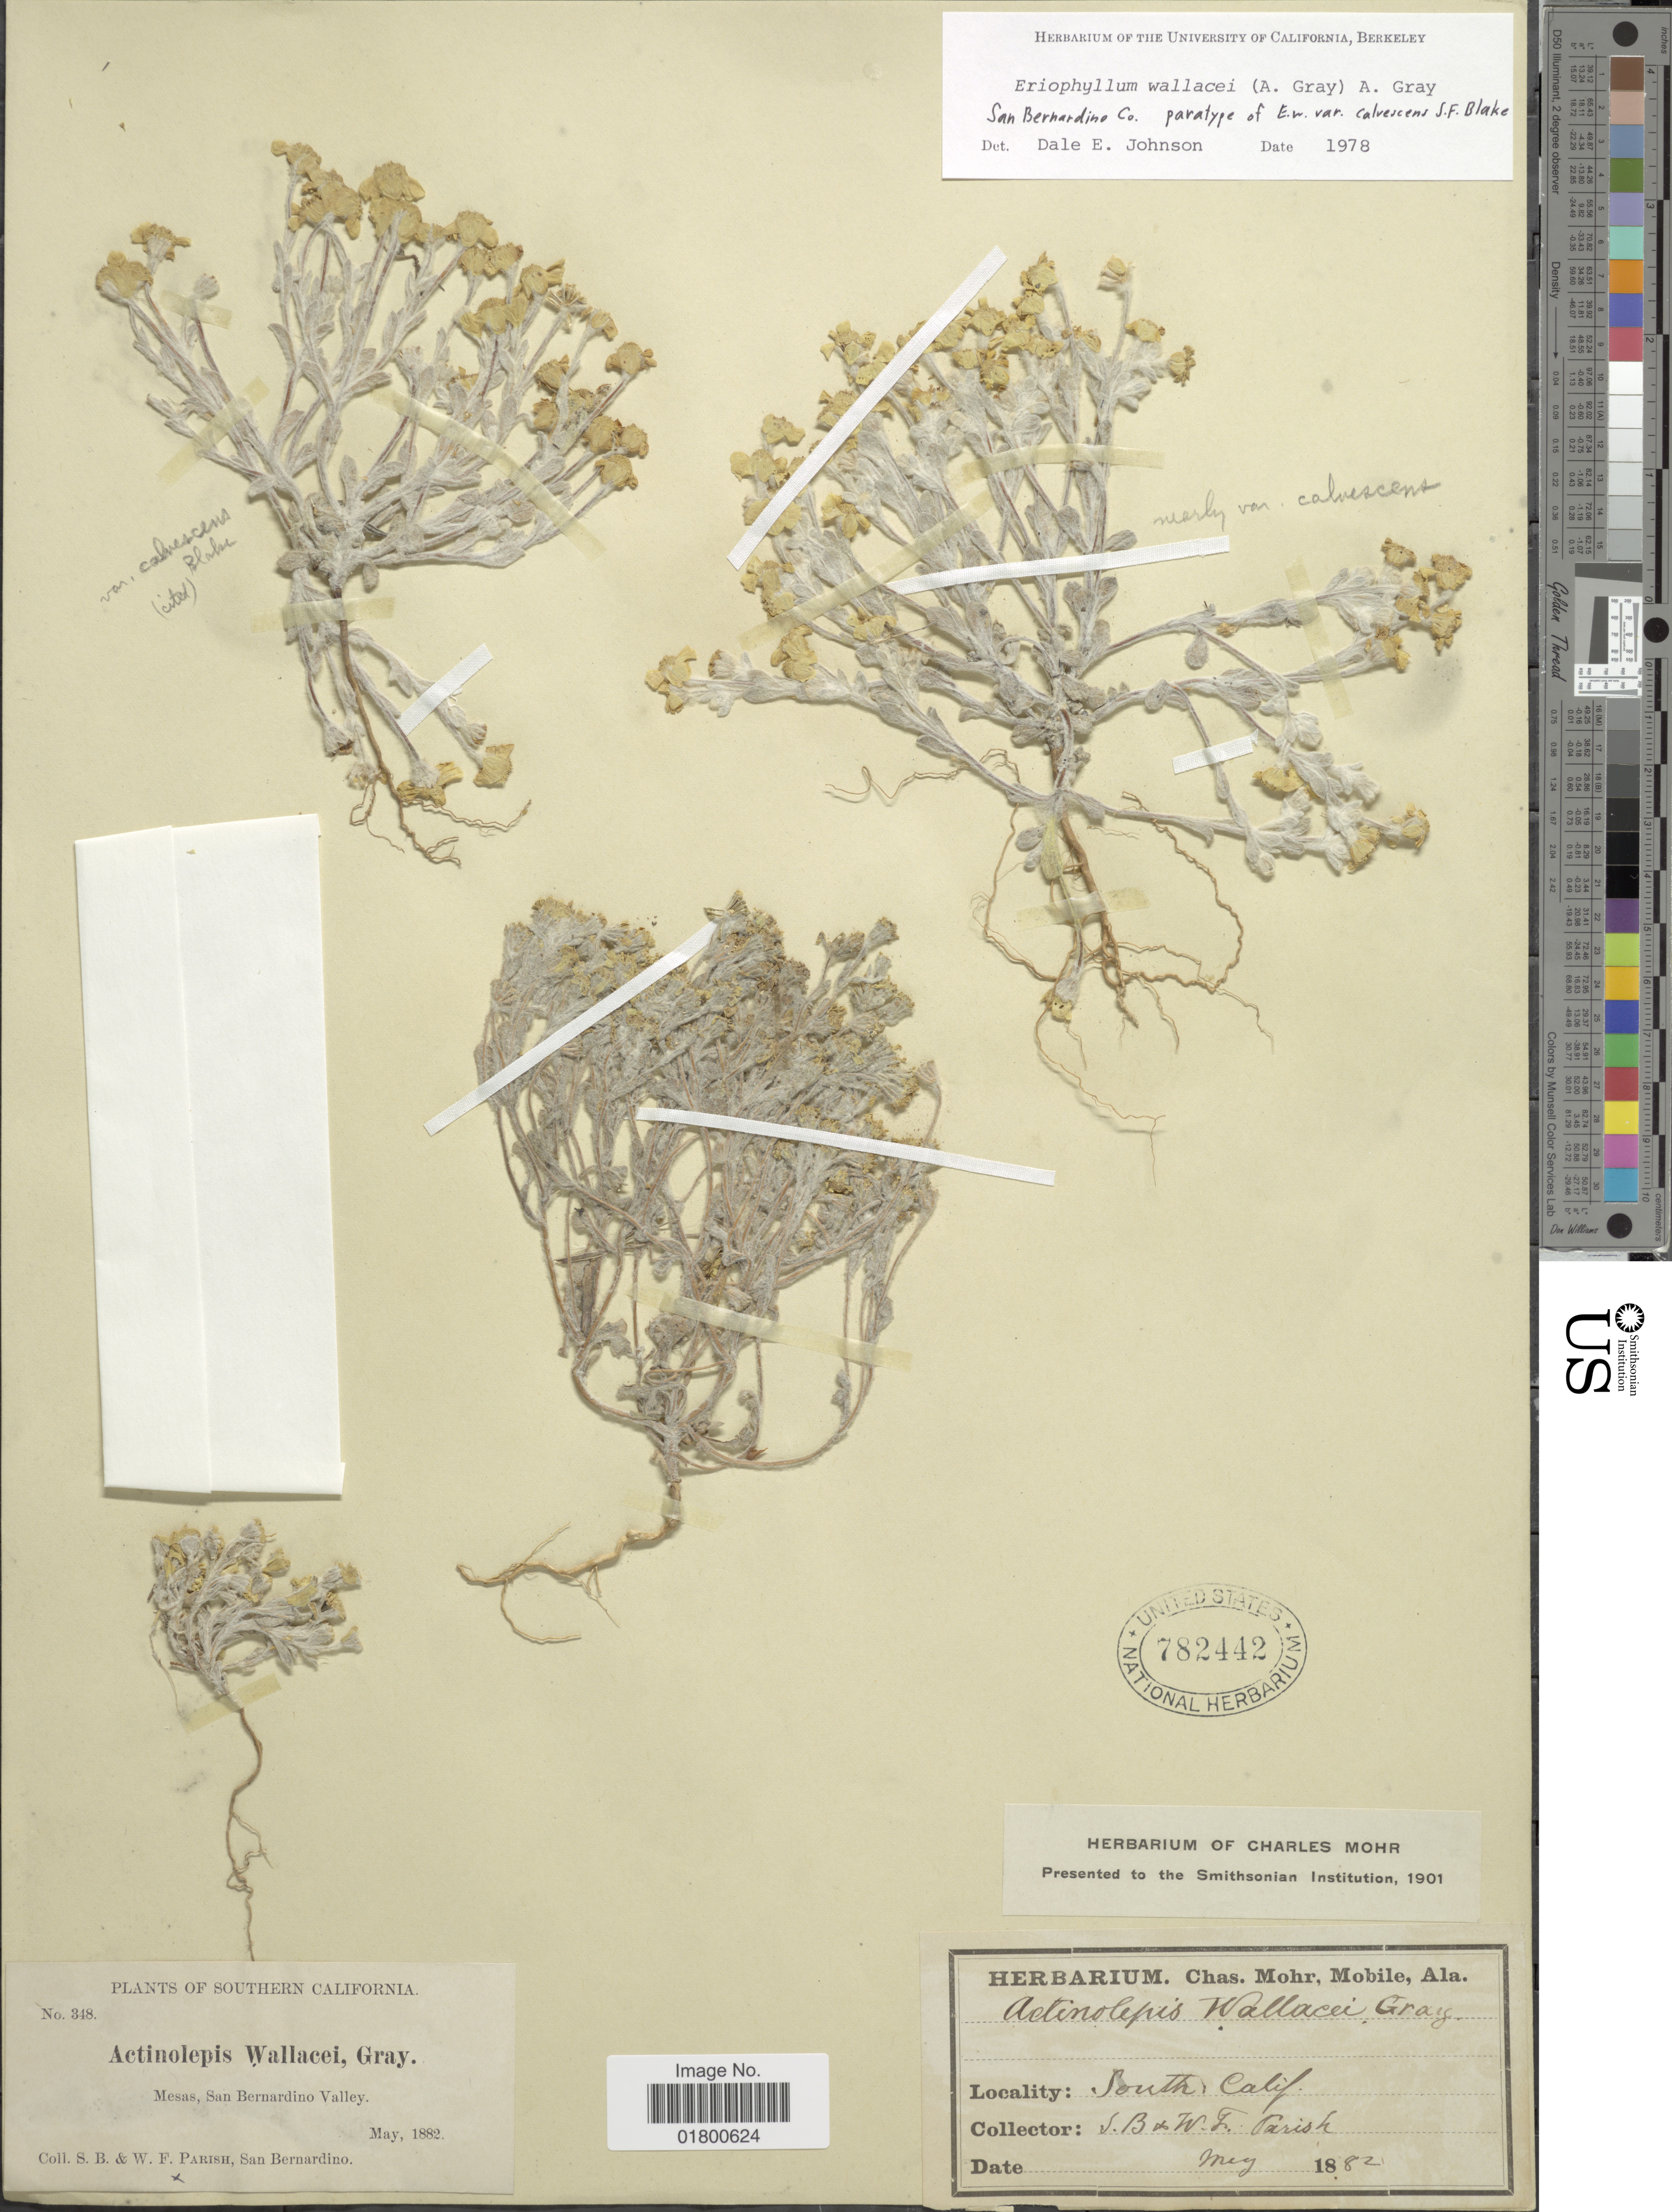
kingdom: Plantae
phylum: Tracheophyta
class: Magnoliopsida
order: Asterales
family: Asteraceae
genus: Eriophyllum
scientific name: Eriophyllum wallacei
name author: (A. Gray) A. Gray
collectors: S. B. Parish & W. F. Parish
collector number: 348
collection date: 1882-05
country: United States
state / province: California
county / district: San Bernardino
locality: Mesas, San Bernardino Valley, South Calif.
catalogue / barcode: US 782442